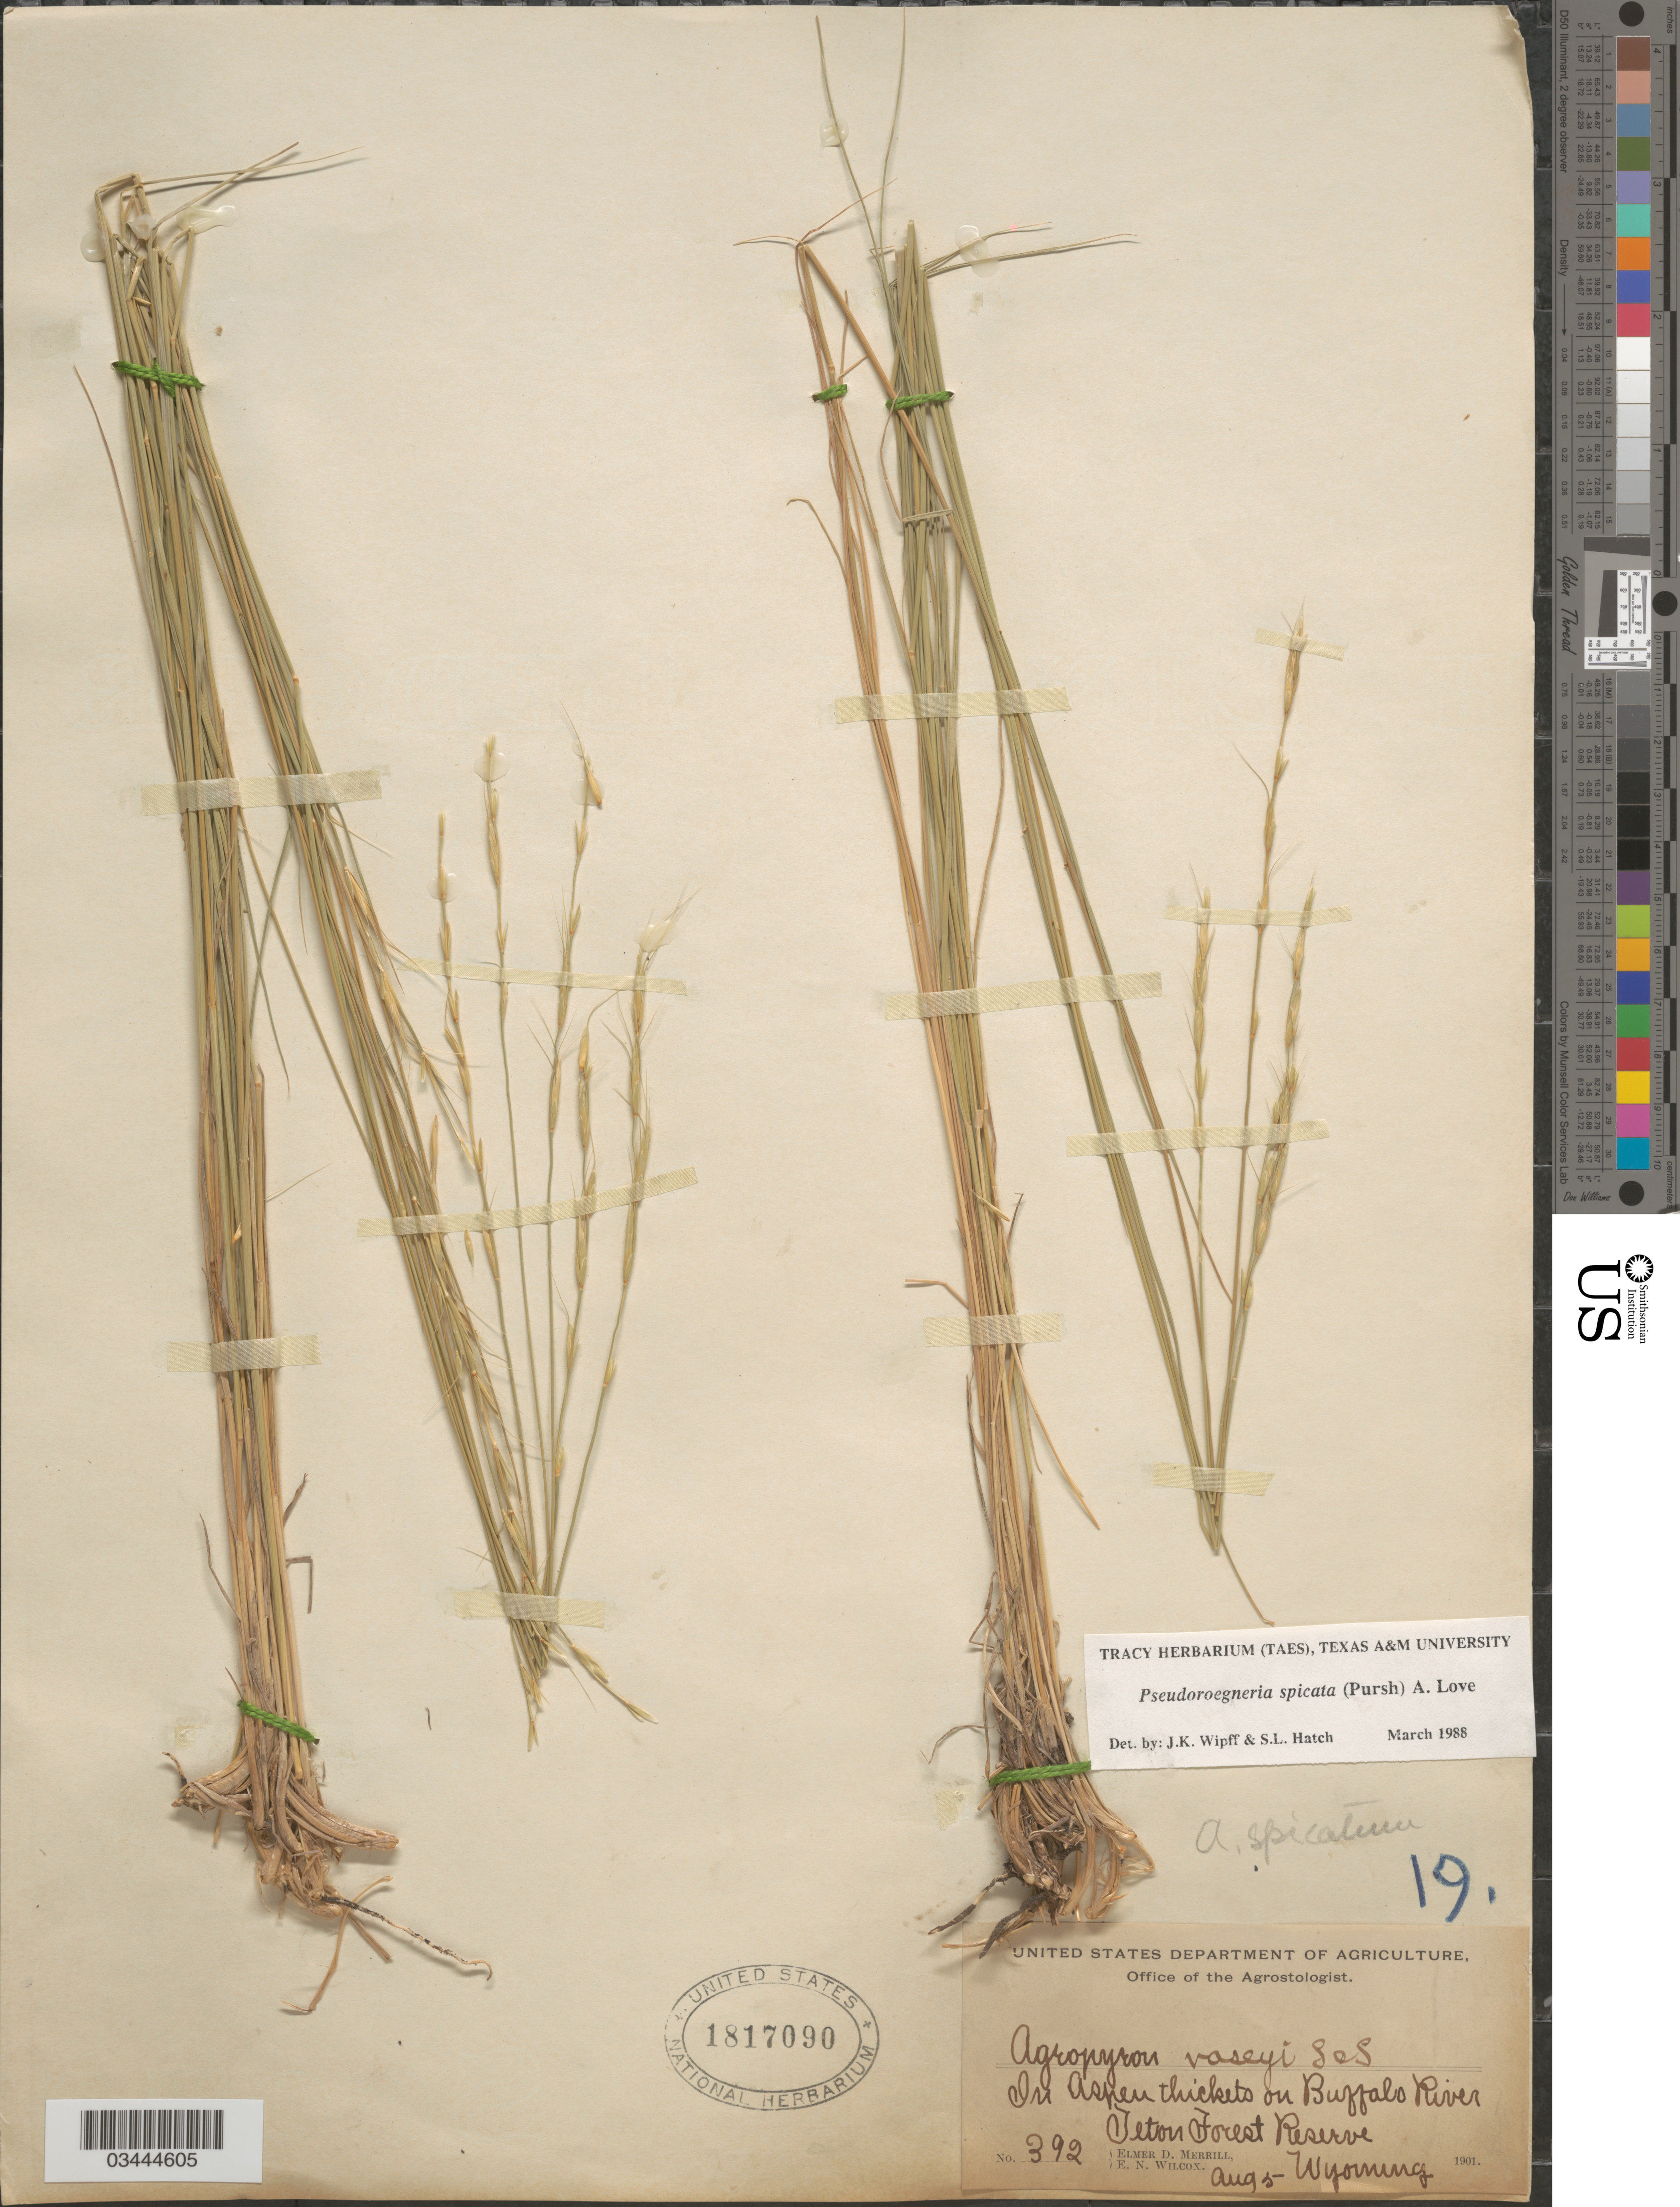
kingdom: Plantae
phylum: Tracheophyta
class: Liliopsida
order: Poales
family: Poaceae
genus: Pseudoroegneria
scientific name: Pseudoroegneria spicata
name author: (Pursh) Á. Löve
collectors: E. D. Merrill & E. Wilcox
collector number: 392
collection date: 1901-08-05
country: United States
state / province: Wyoming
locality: In aspen thickets on Buffalo River. Teton Forest Reserve.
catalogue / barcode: US 1817090